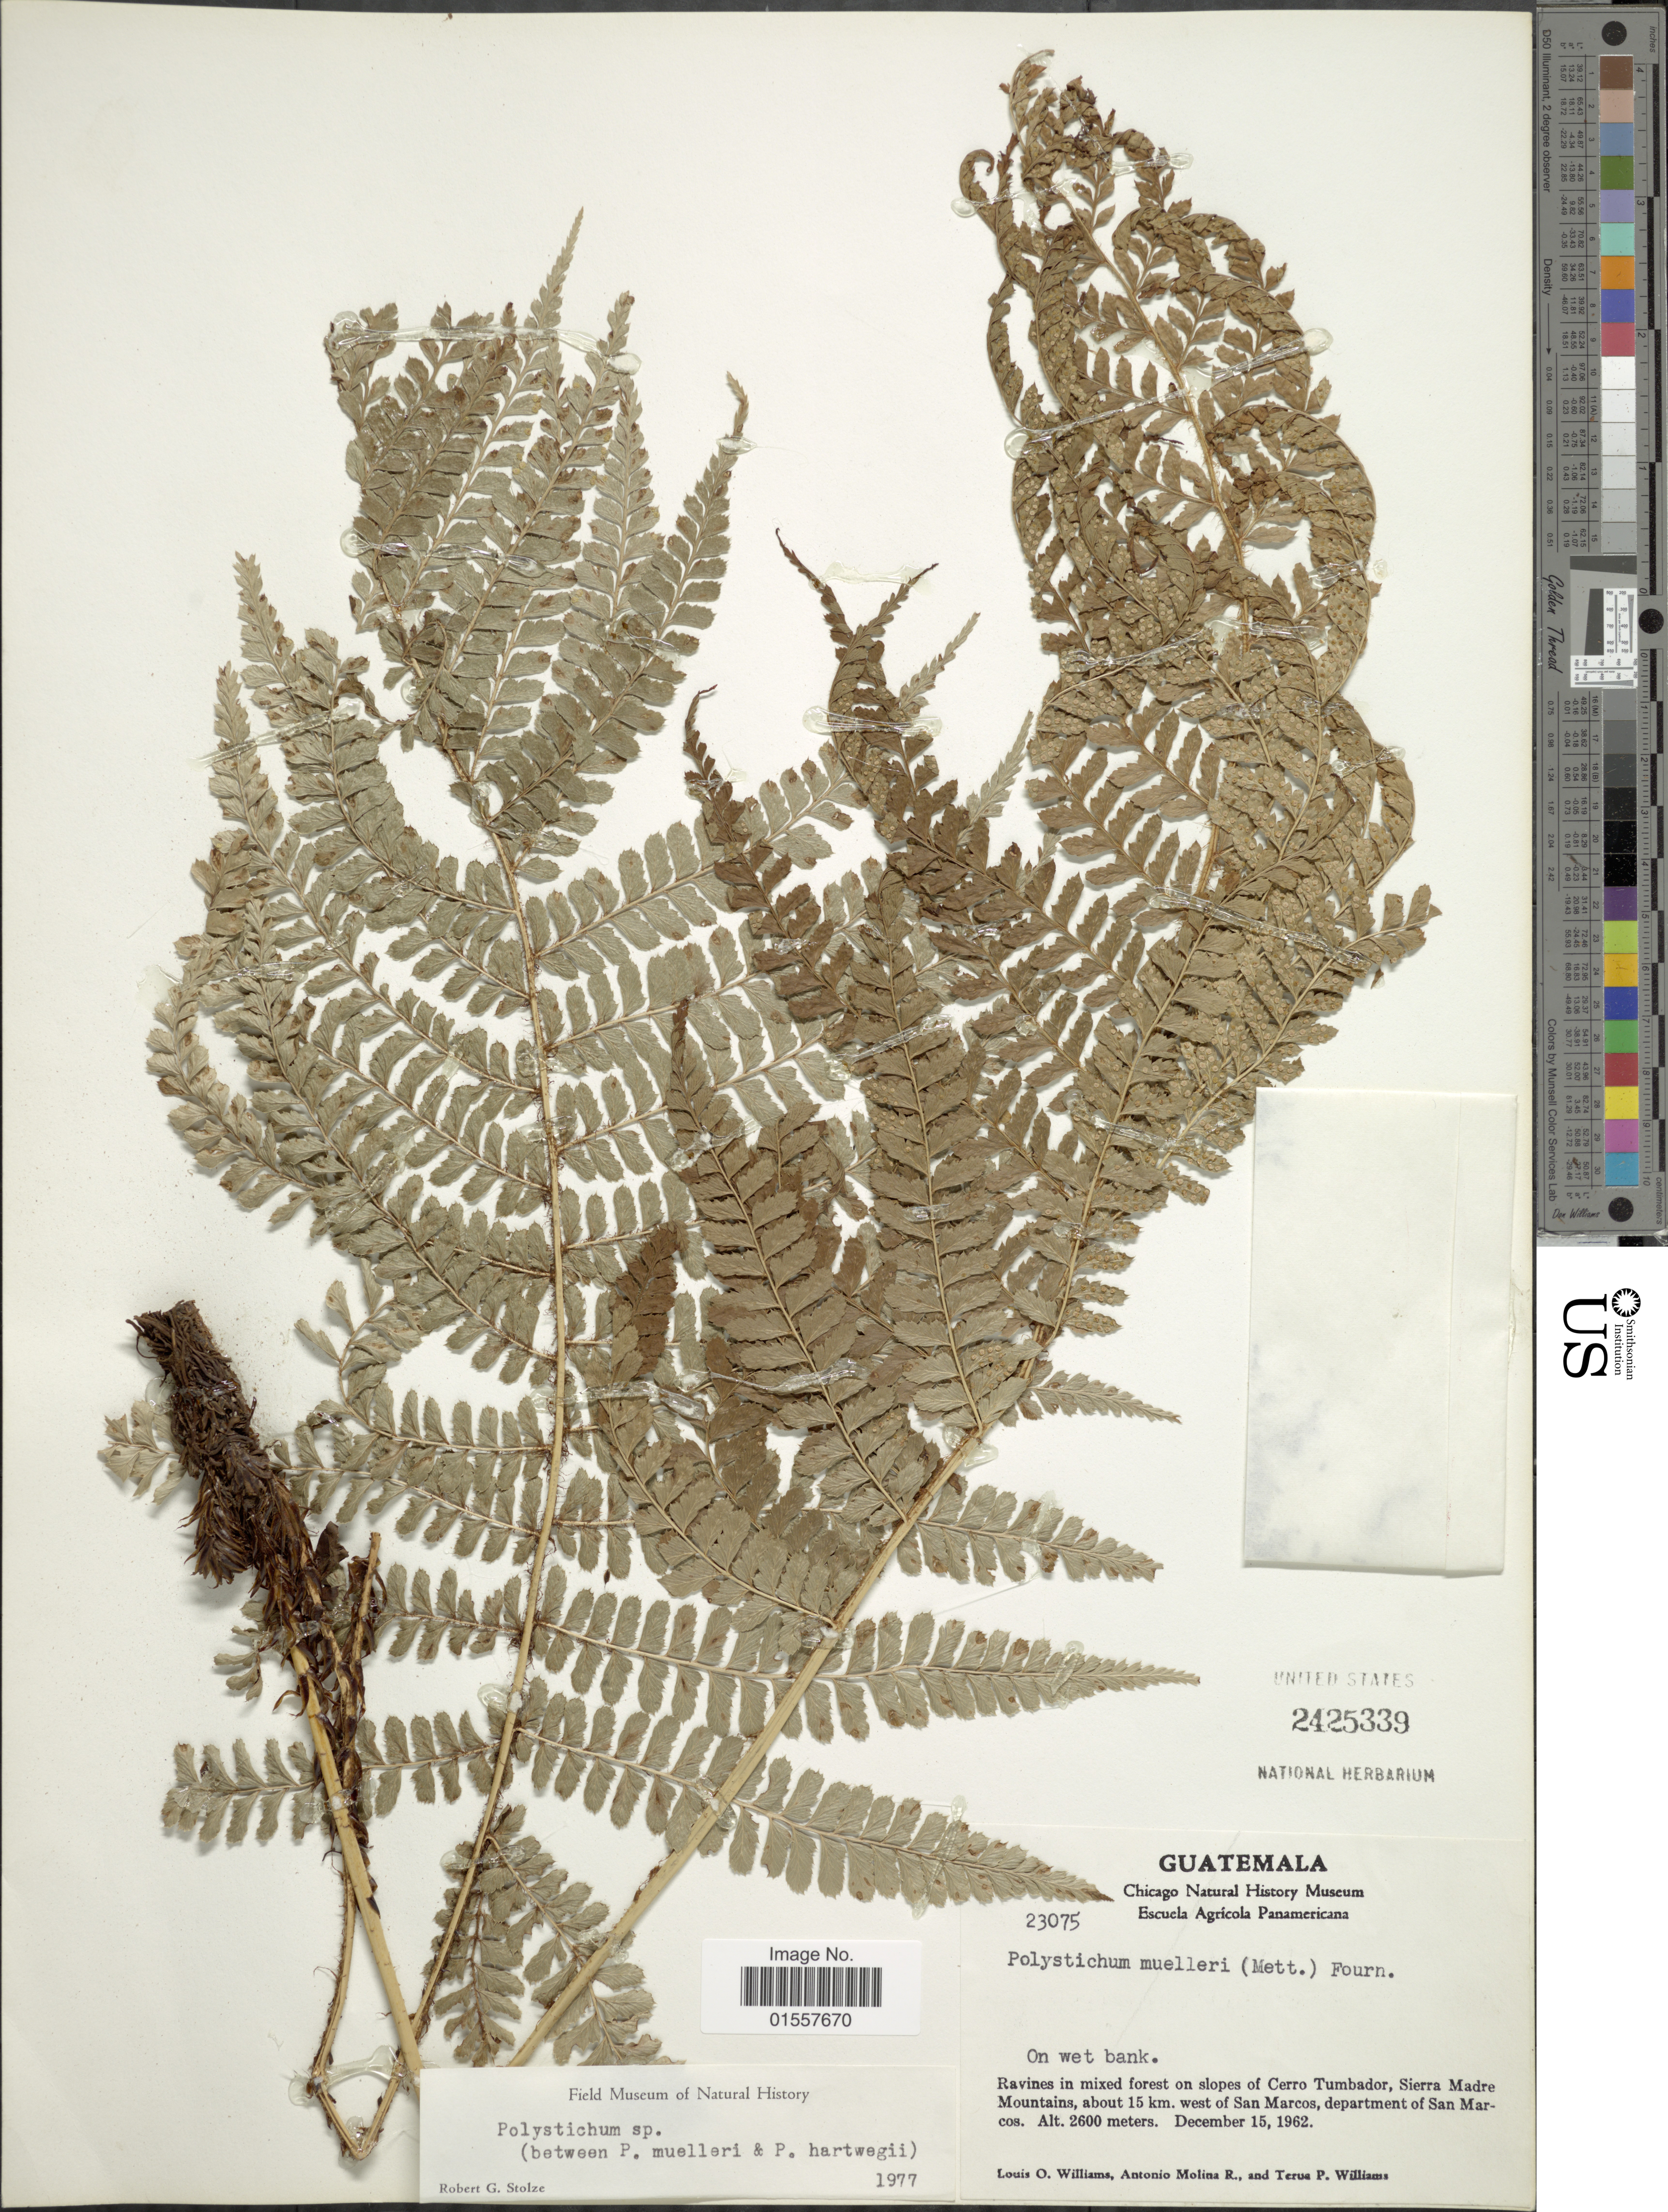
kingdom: Plantae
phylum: Tracheophyta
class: Polypodiopsida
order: Polypodiales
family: Dryopteridaceae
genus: Polystichum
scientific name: Polystichum hartwegii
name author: (Klotzsch) Hieron.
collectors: L. O. Williams, A. Molina R. & T. P. Williams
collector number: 23075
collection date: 1962-12-15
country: Guatemala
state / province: San Marcos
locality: On slopes of Cerro Tumbador, Sierra Madre Mountains, about 15 km. west of San Marcos, department of San Marcos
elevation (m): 2600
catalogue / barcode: US 2425339